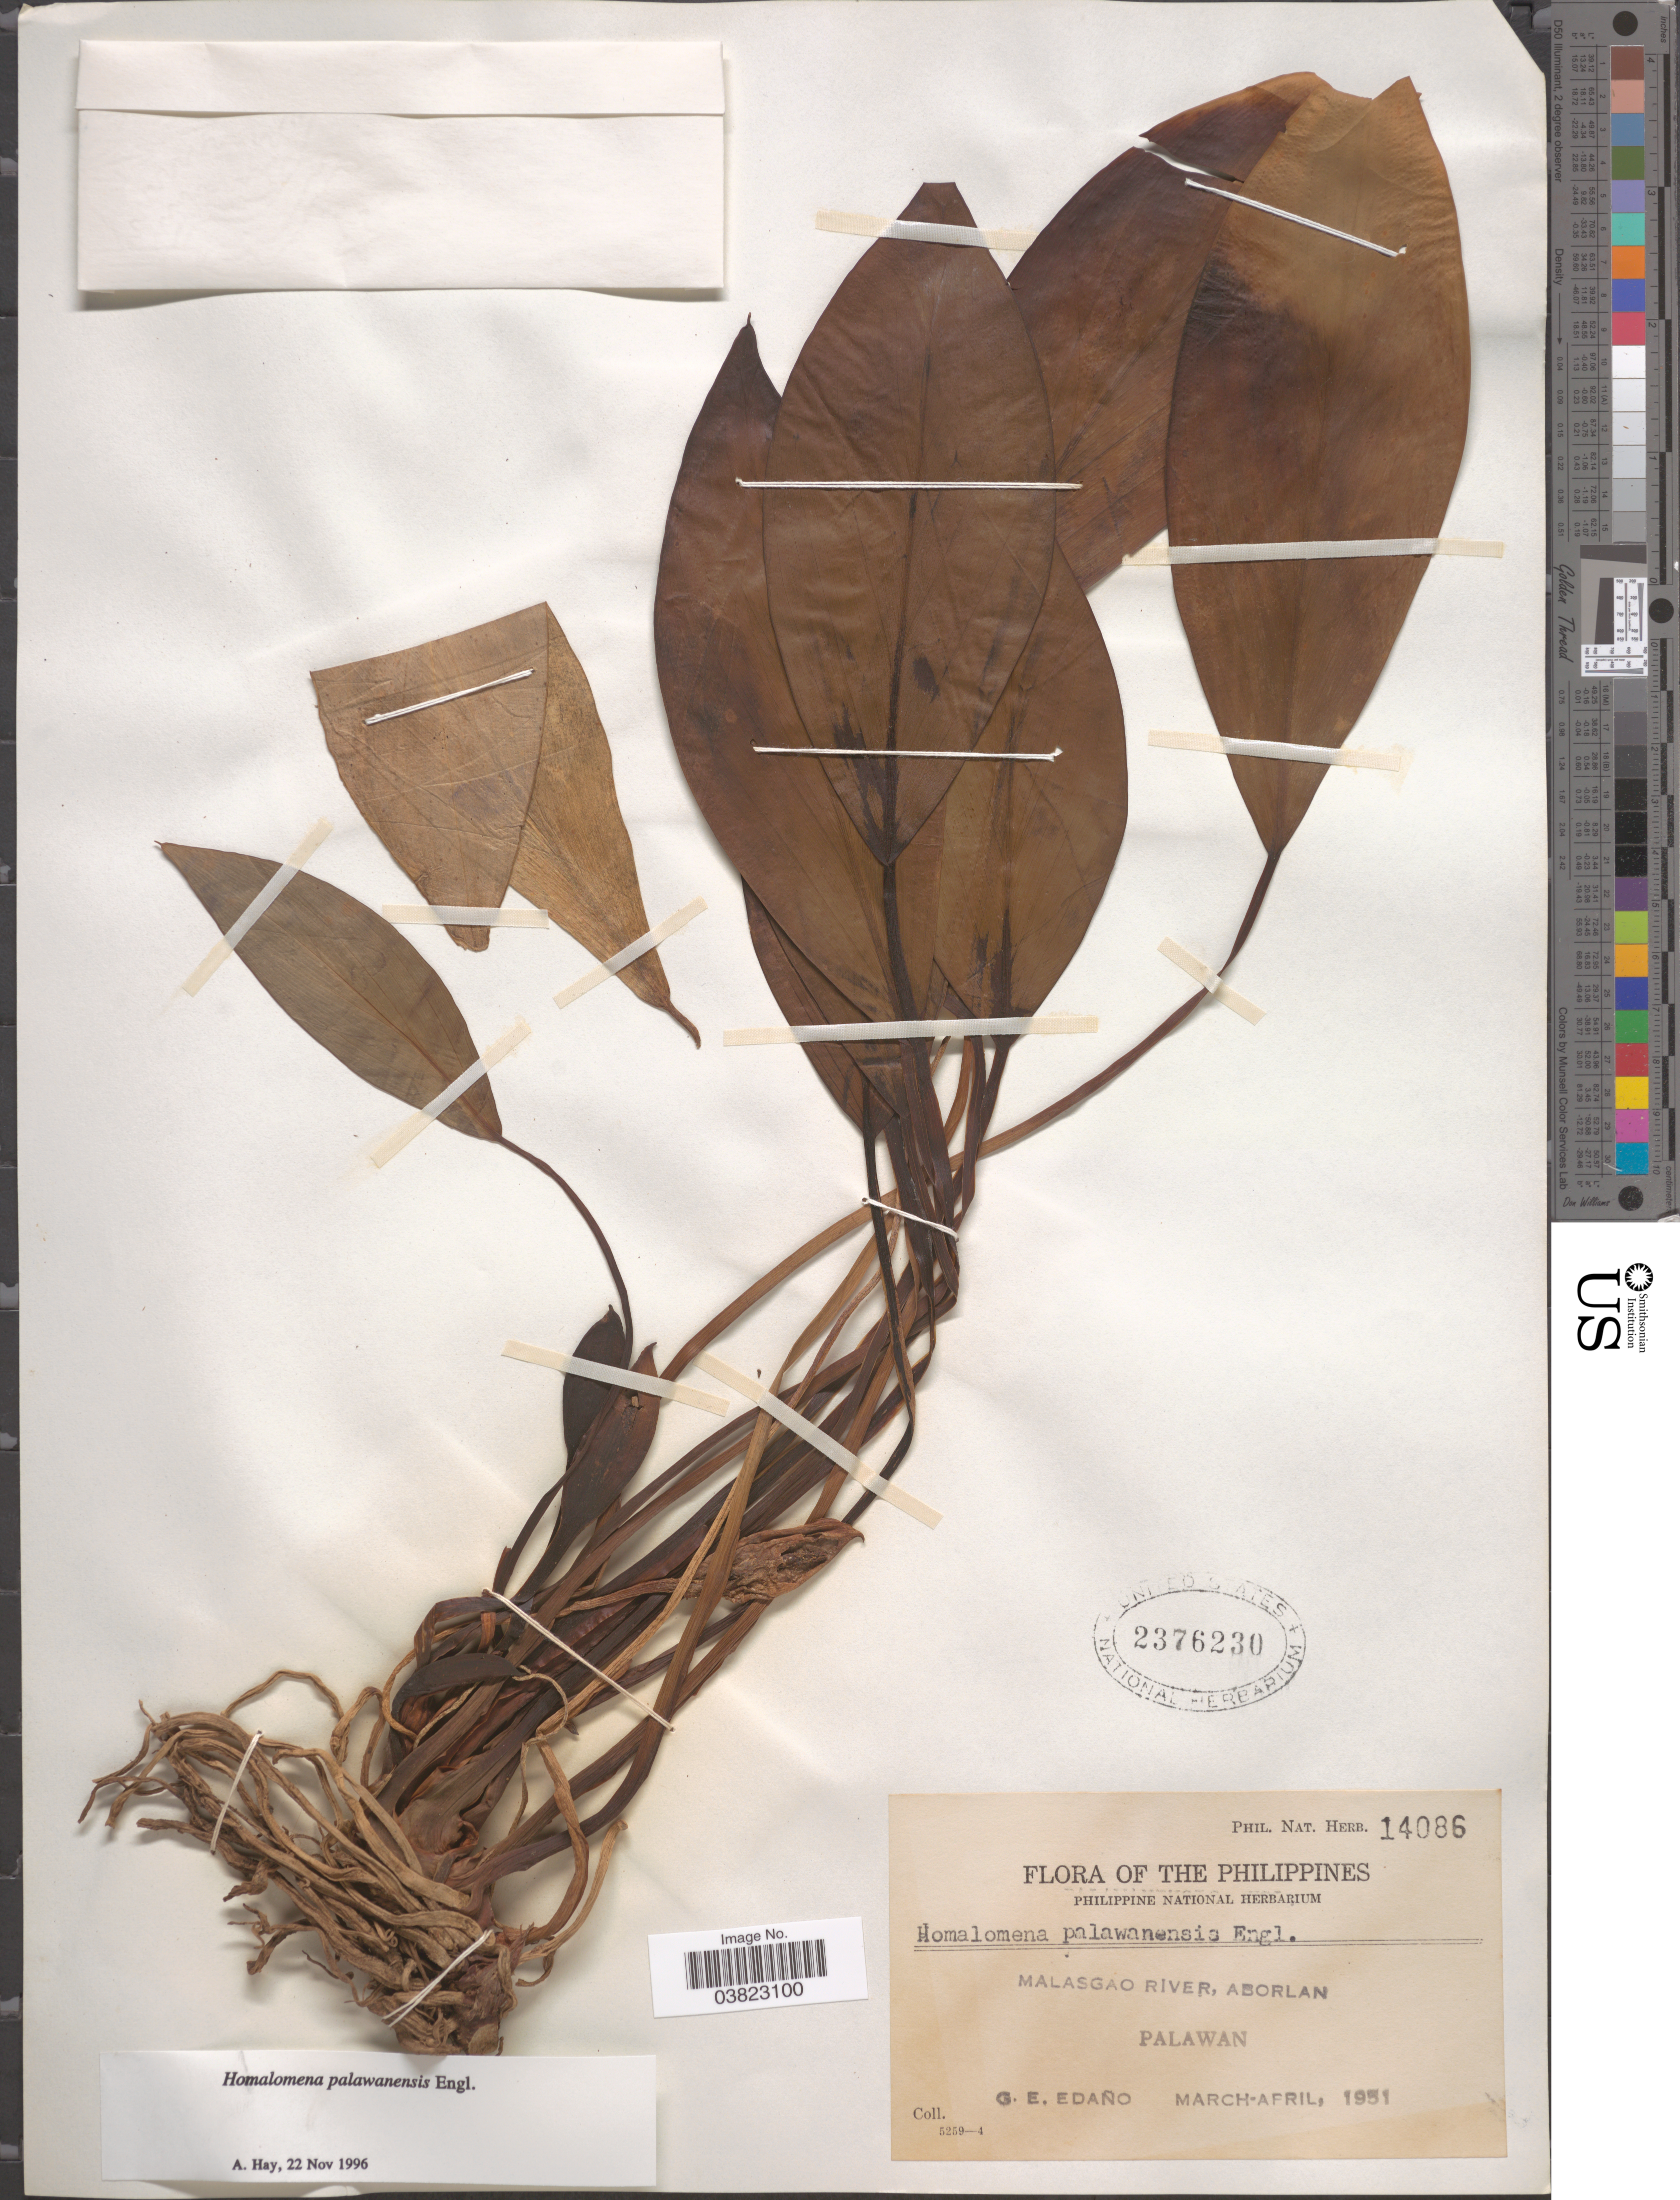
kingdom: Plantae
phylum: Tracheophyta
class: Liliopsida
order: Alismatales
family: Araceae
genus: Homalomena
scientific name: Homalomena palawanensis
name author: Engl.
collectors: G. E. Edaño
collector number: Phil. Nat. Herb. 14086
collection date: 1951-03/1951-04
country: Philippines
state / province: Mimaropa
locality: Malasgao River, Aborlan. Palawan.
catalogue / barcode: US 2376230